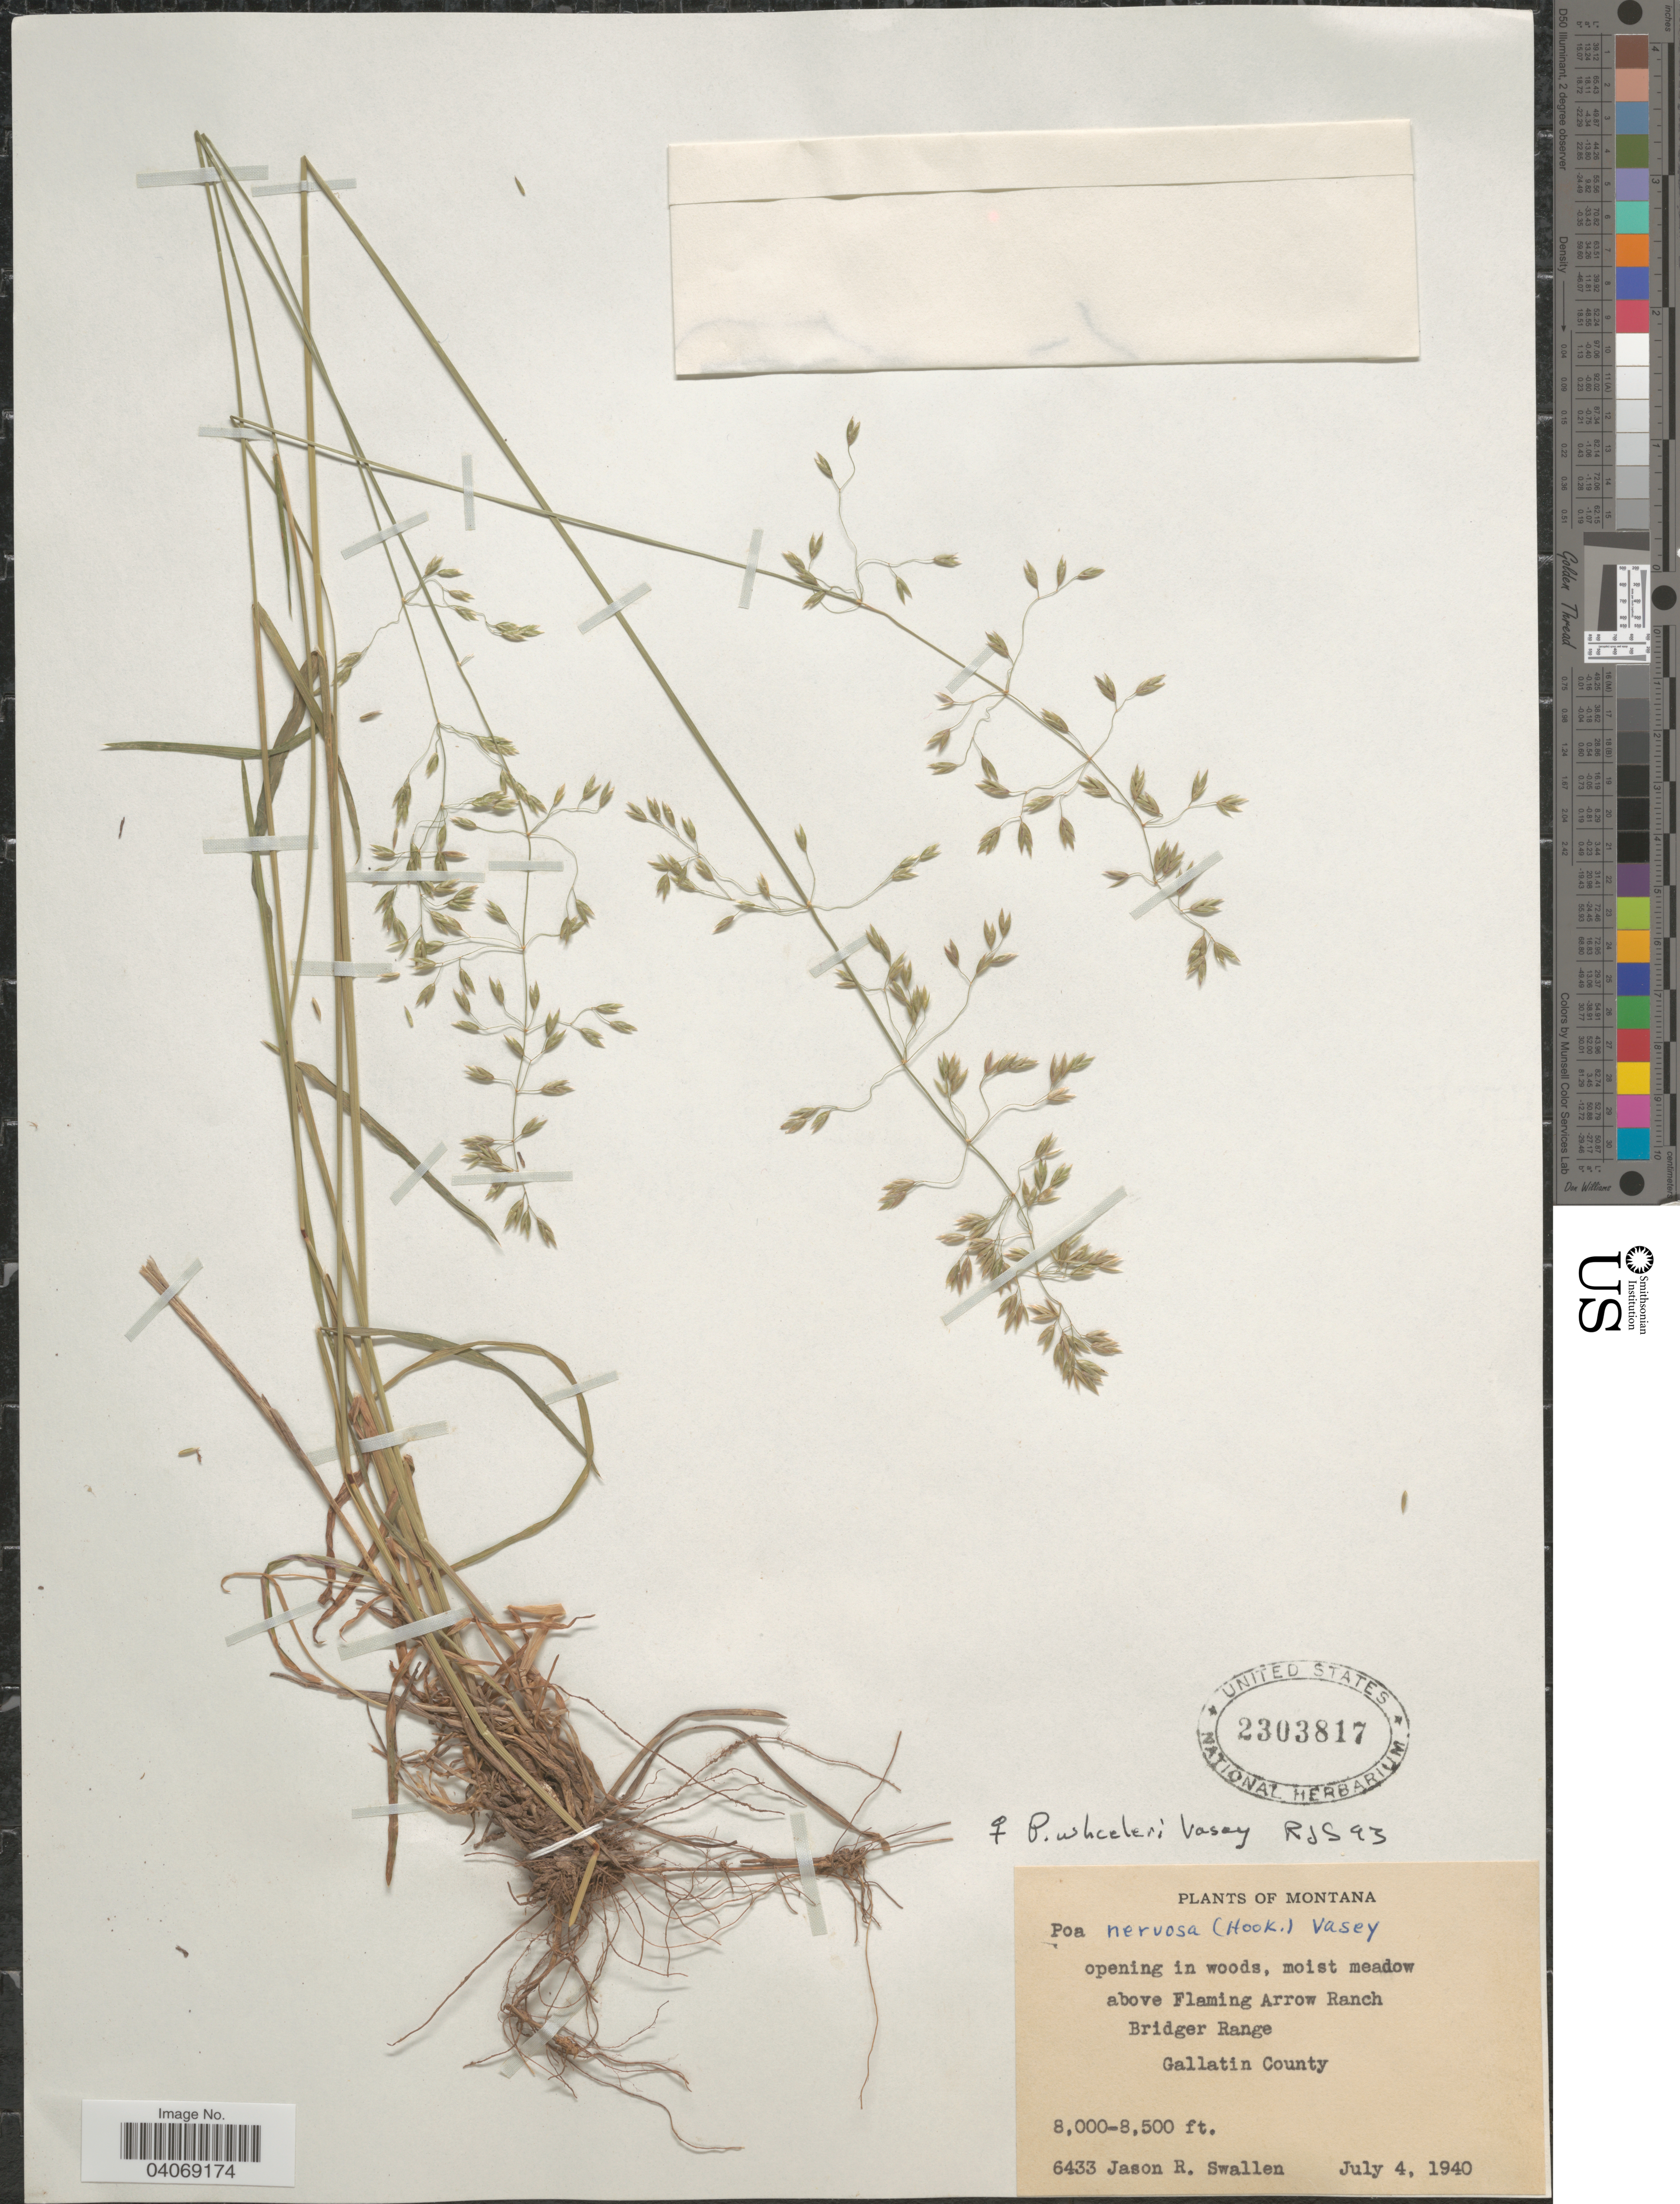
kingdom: Plantae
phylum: Tracheophyta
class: Liliopsida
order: Poales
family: Poaceae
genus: Poa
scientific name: Poa wheeleri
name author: Vasey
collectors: J. R. Swallen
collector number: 6433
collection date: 1940-07-04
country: United States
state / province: Montana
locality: Opening in woods, moist meadow above Flaming Arrow Ranch, Bridger Range. Gallatin County.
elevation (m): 2438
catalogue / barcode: US 2303817